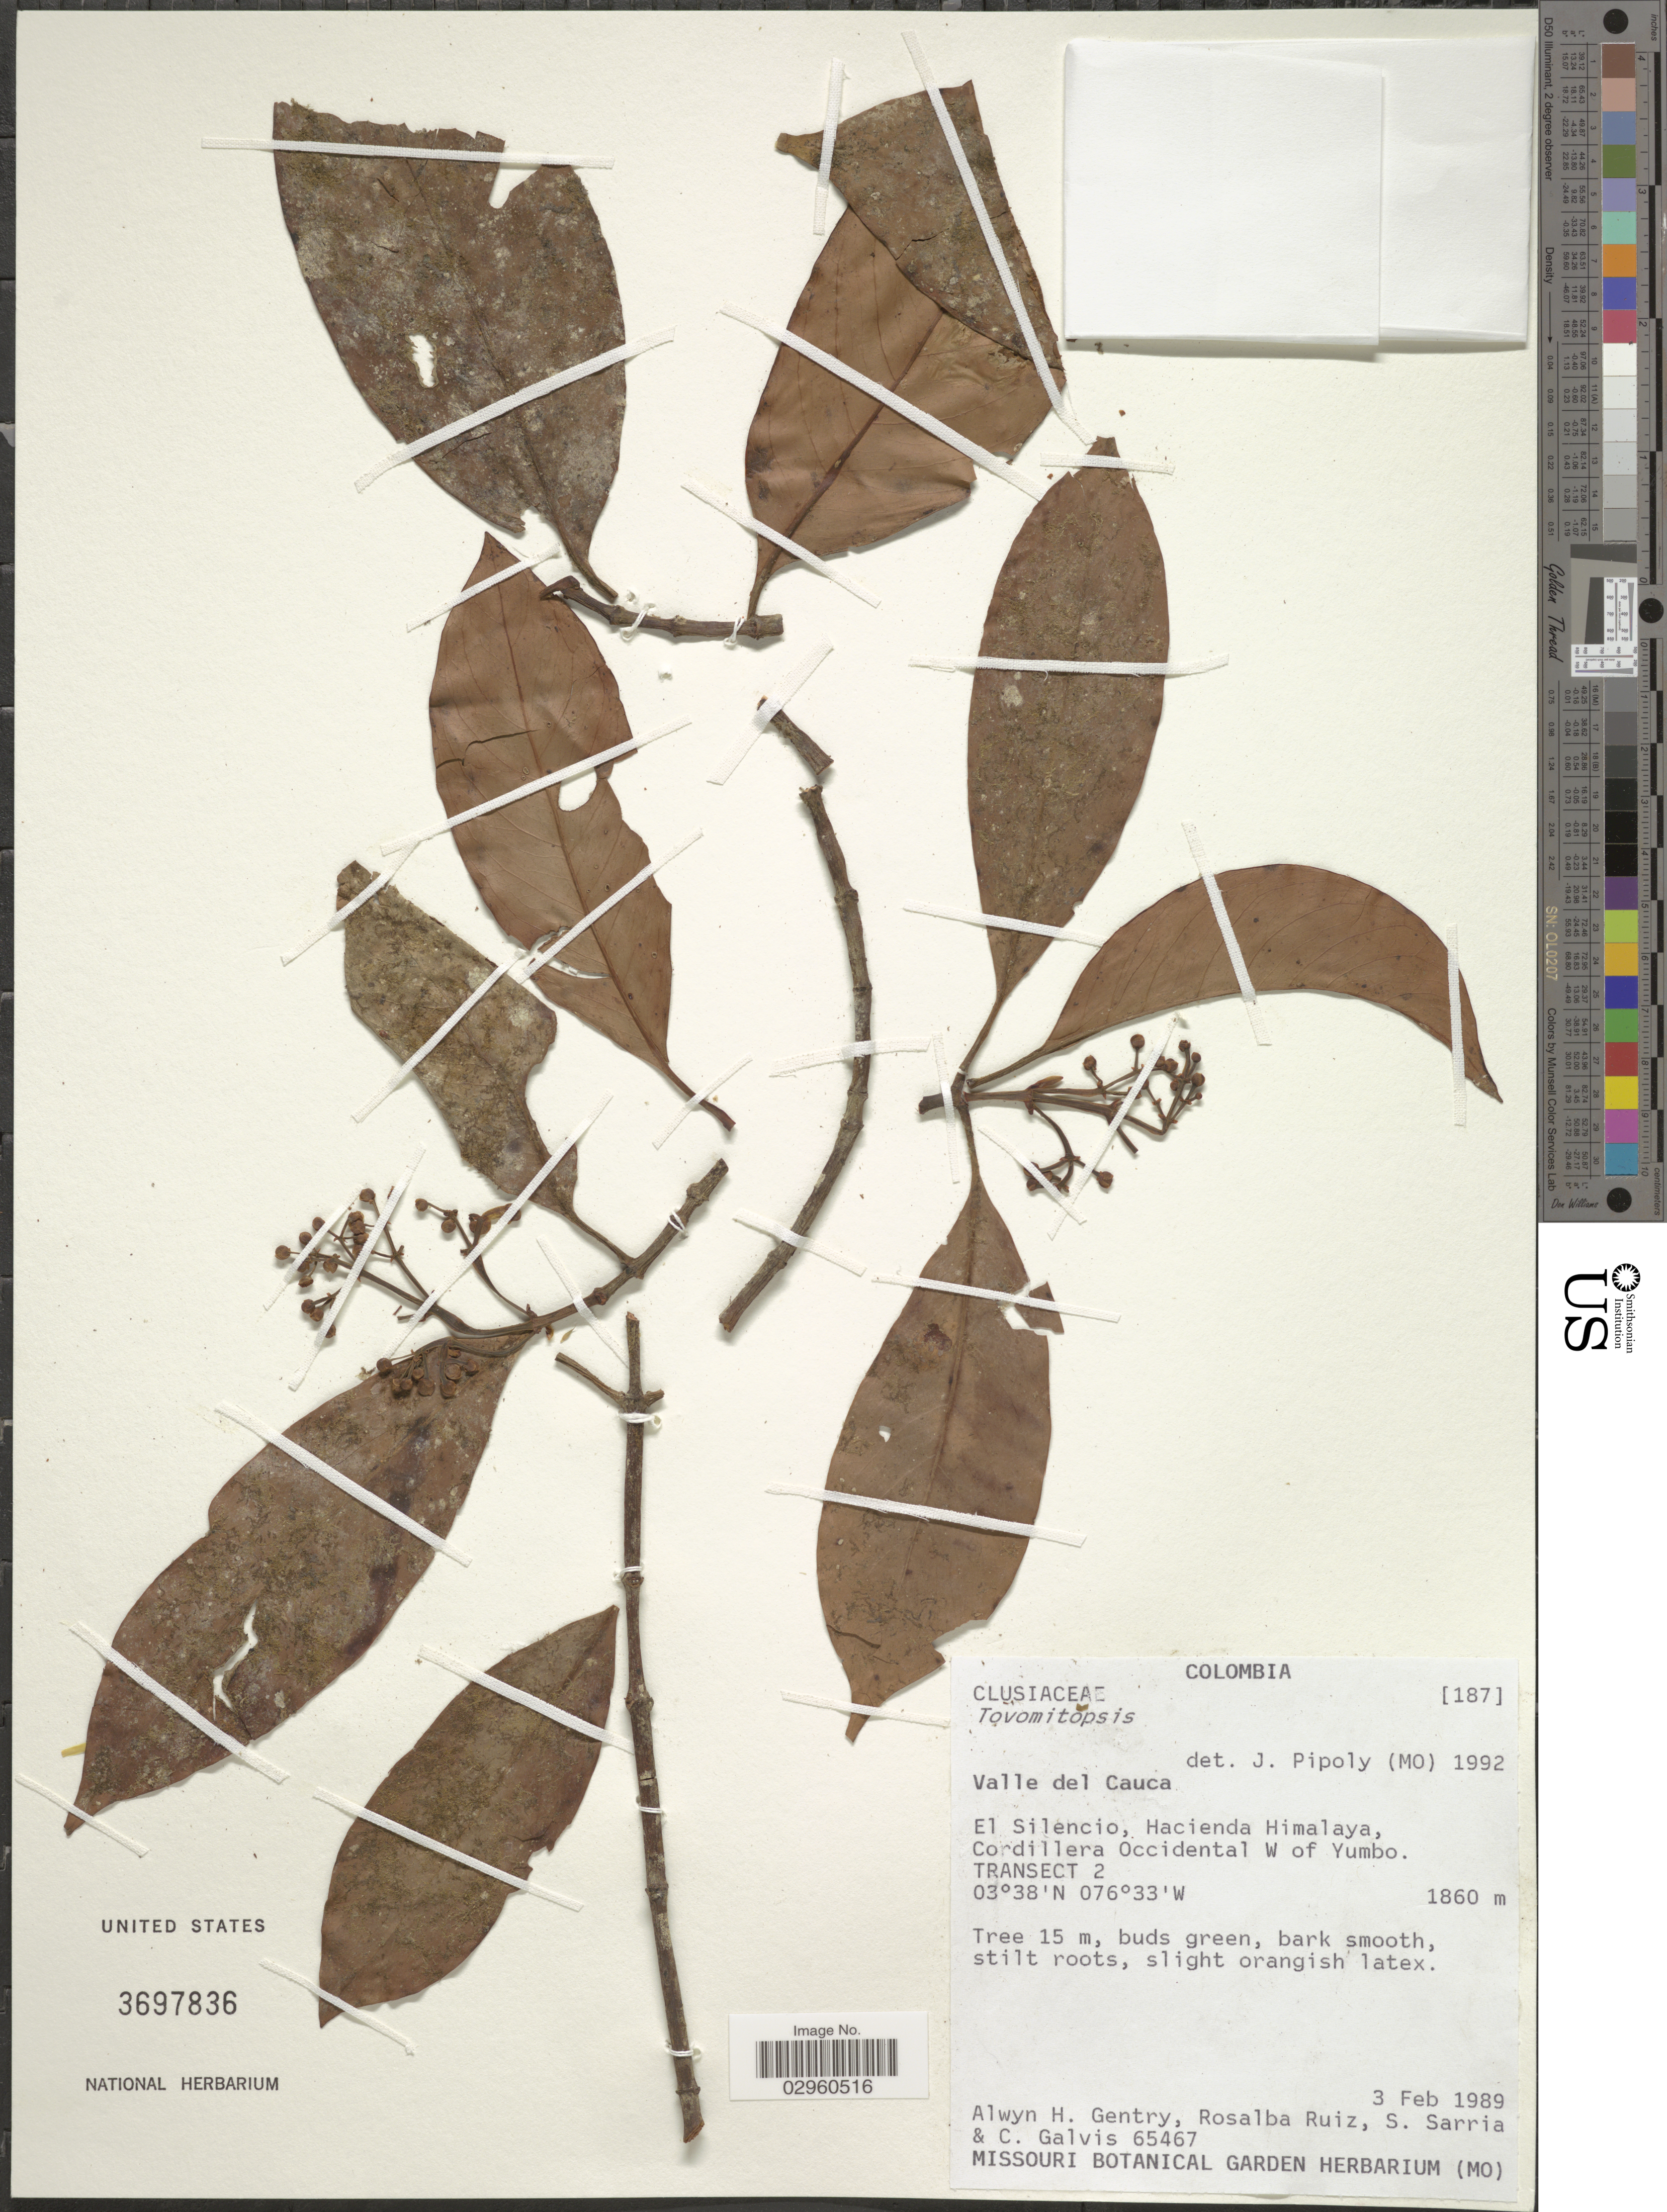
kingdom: Plantae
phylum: Tracheophyta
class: Magnoliopsida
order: Malpighiales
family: Clusiaceae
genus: Tovomitopsis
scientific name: Tovomitopsis sp.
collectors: A. H. Gentry, R. Ruiz, S. Sarria & C. Galvis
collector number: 65467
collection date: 1989-02-03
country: Colombia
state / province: Valle del Cauca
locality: El Silencio, Hacienda Himalaya, Cordillera Occidental W of Yumbo. Transect 2.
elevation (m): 1860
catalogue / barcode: US 3697836